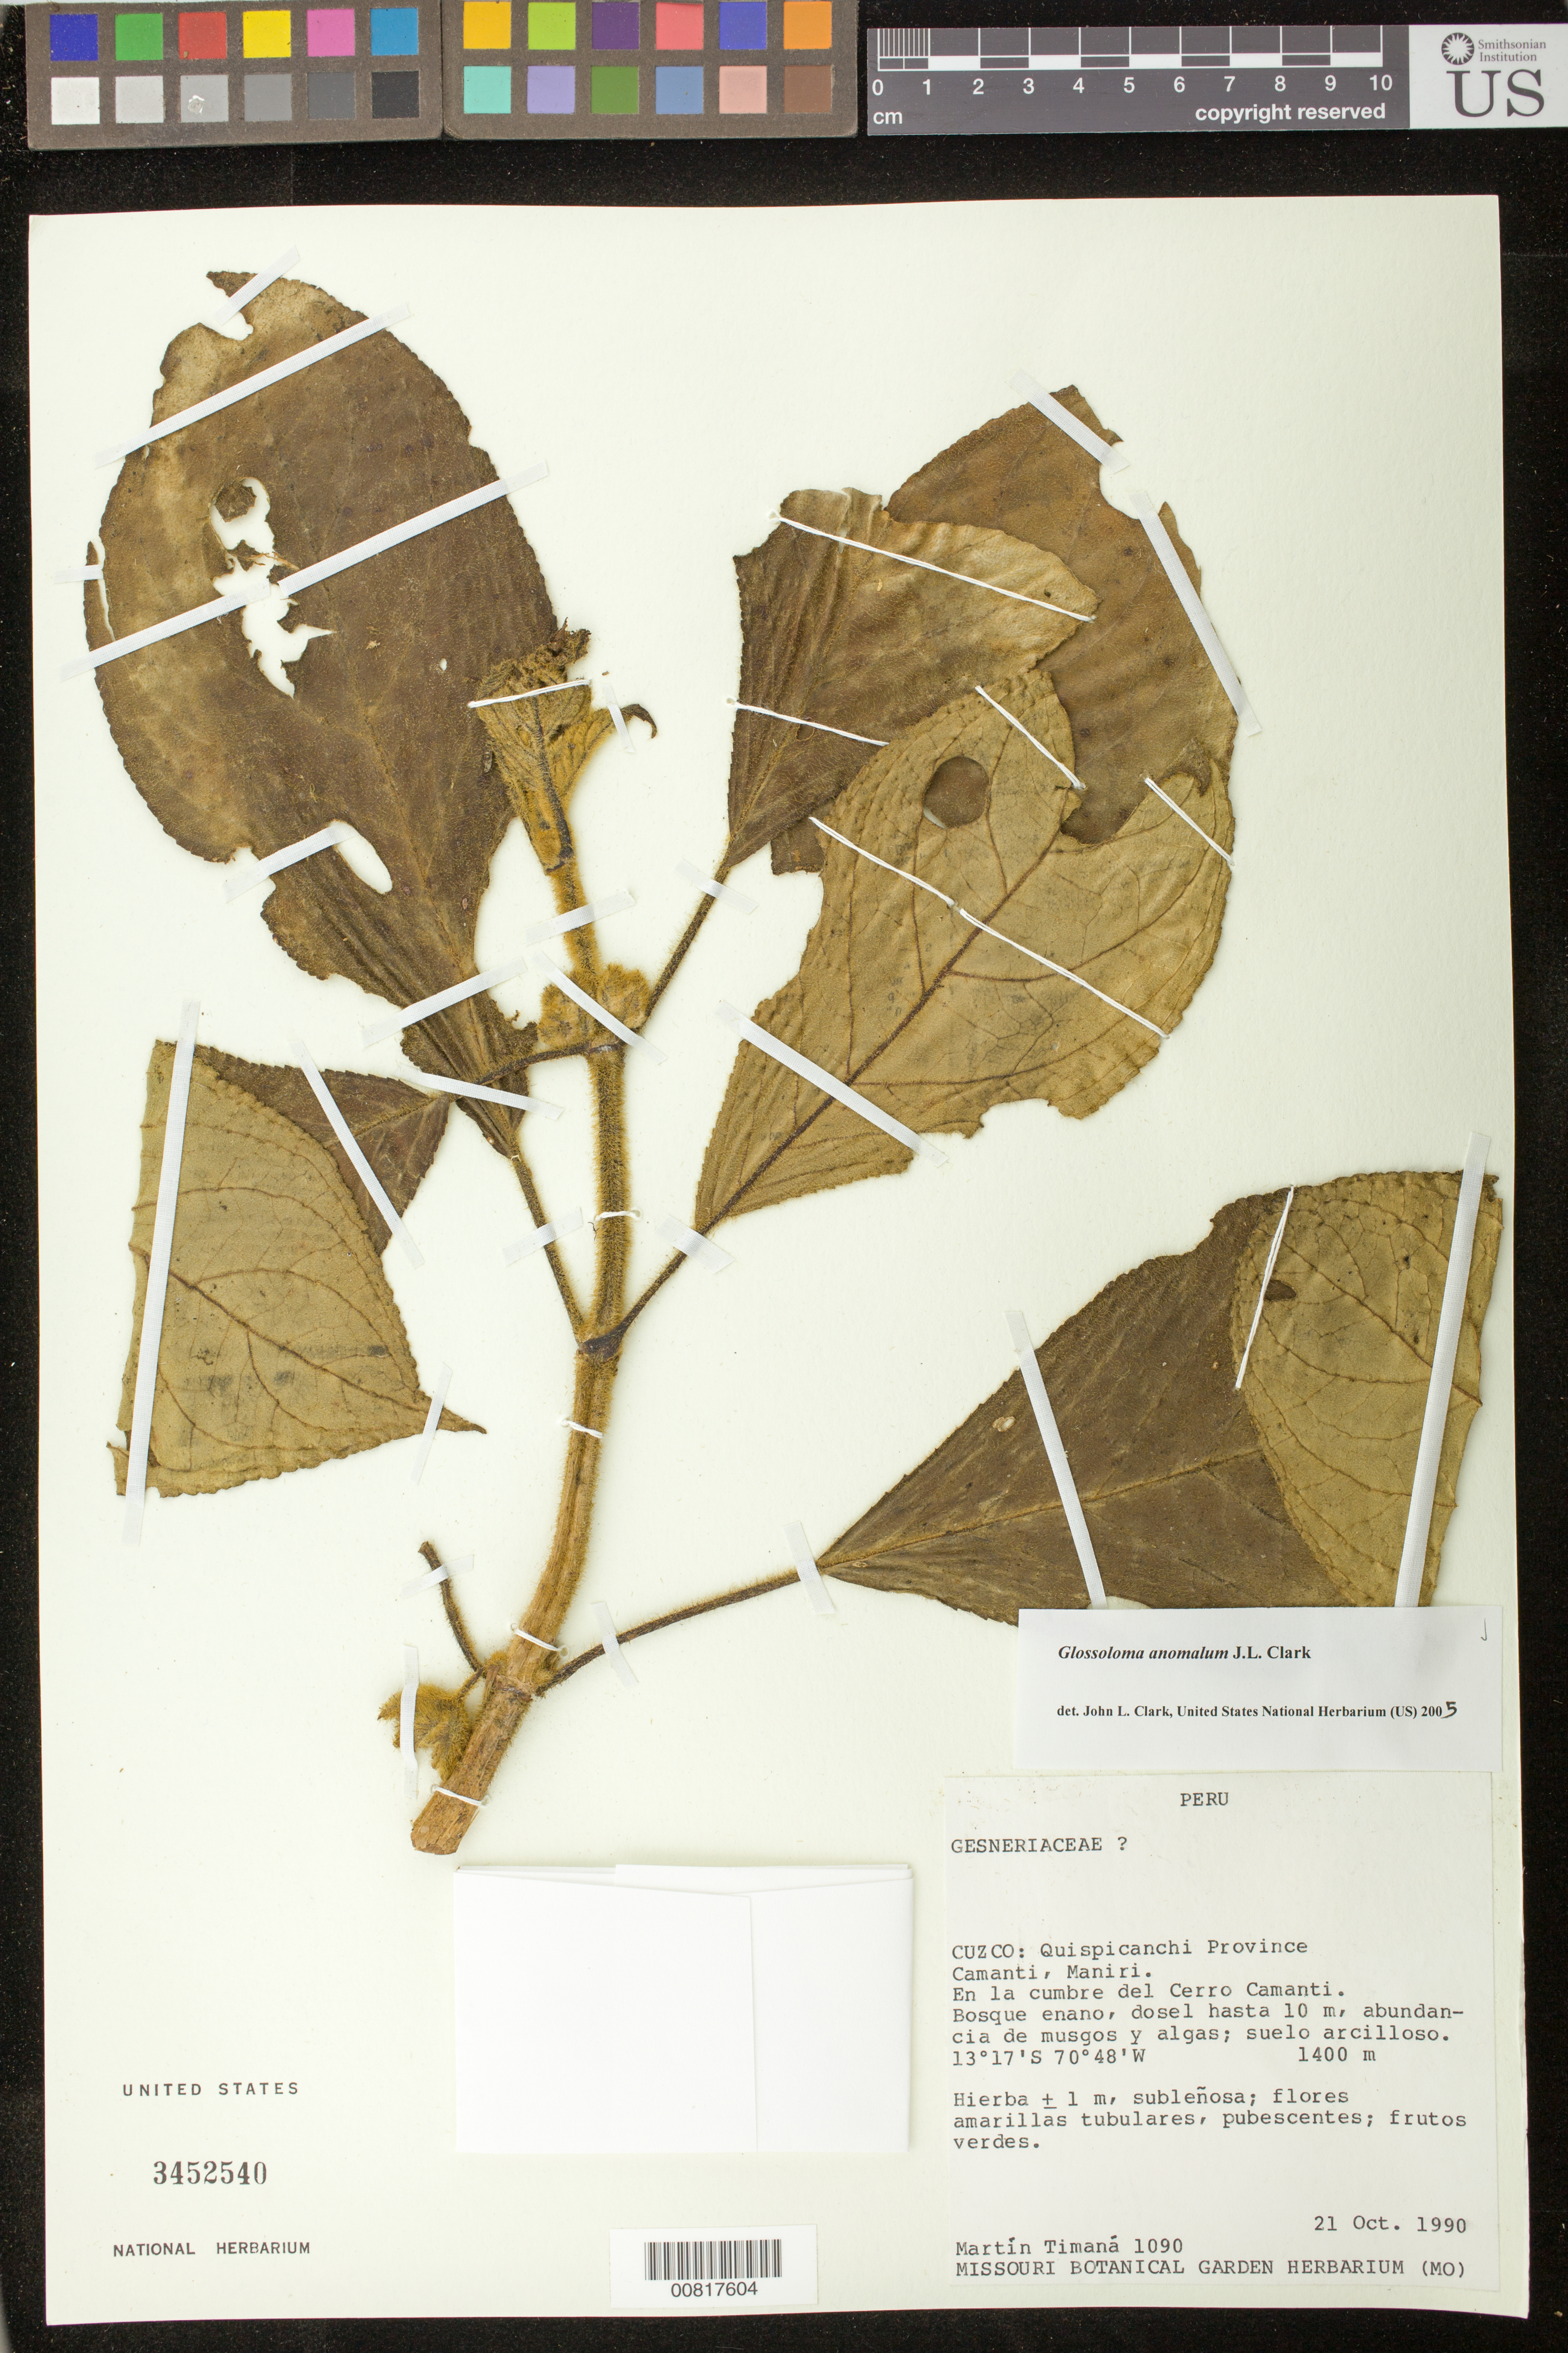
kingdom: Plantae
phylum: Tracheophyta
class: Magnoliopsida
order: Lamiales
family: Gesneriaceae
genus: Glossoloma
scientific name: Glossoloma anomalum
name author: J.L. Clark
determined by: Clark, J. L., (SEL), The Marie Selby Botanical Garden (UNITED STATES)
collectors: M. E. Timaná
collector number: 1090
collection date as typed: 21 Oct 1990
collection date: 1990-10-21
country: Peru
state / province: Cusco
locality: Quispicanchi Province, Camanti, Maniri, en la cumbre del Cerro Camanti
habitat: Bosque enano, dosel hasta 10 m, abundancia de musgos y algas; suelo arcilloso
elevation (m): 1400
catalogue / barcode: US 3452540